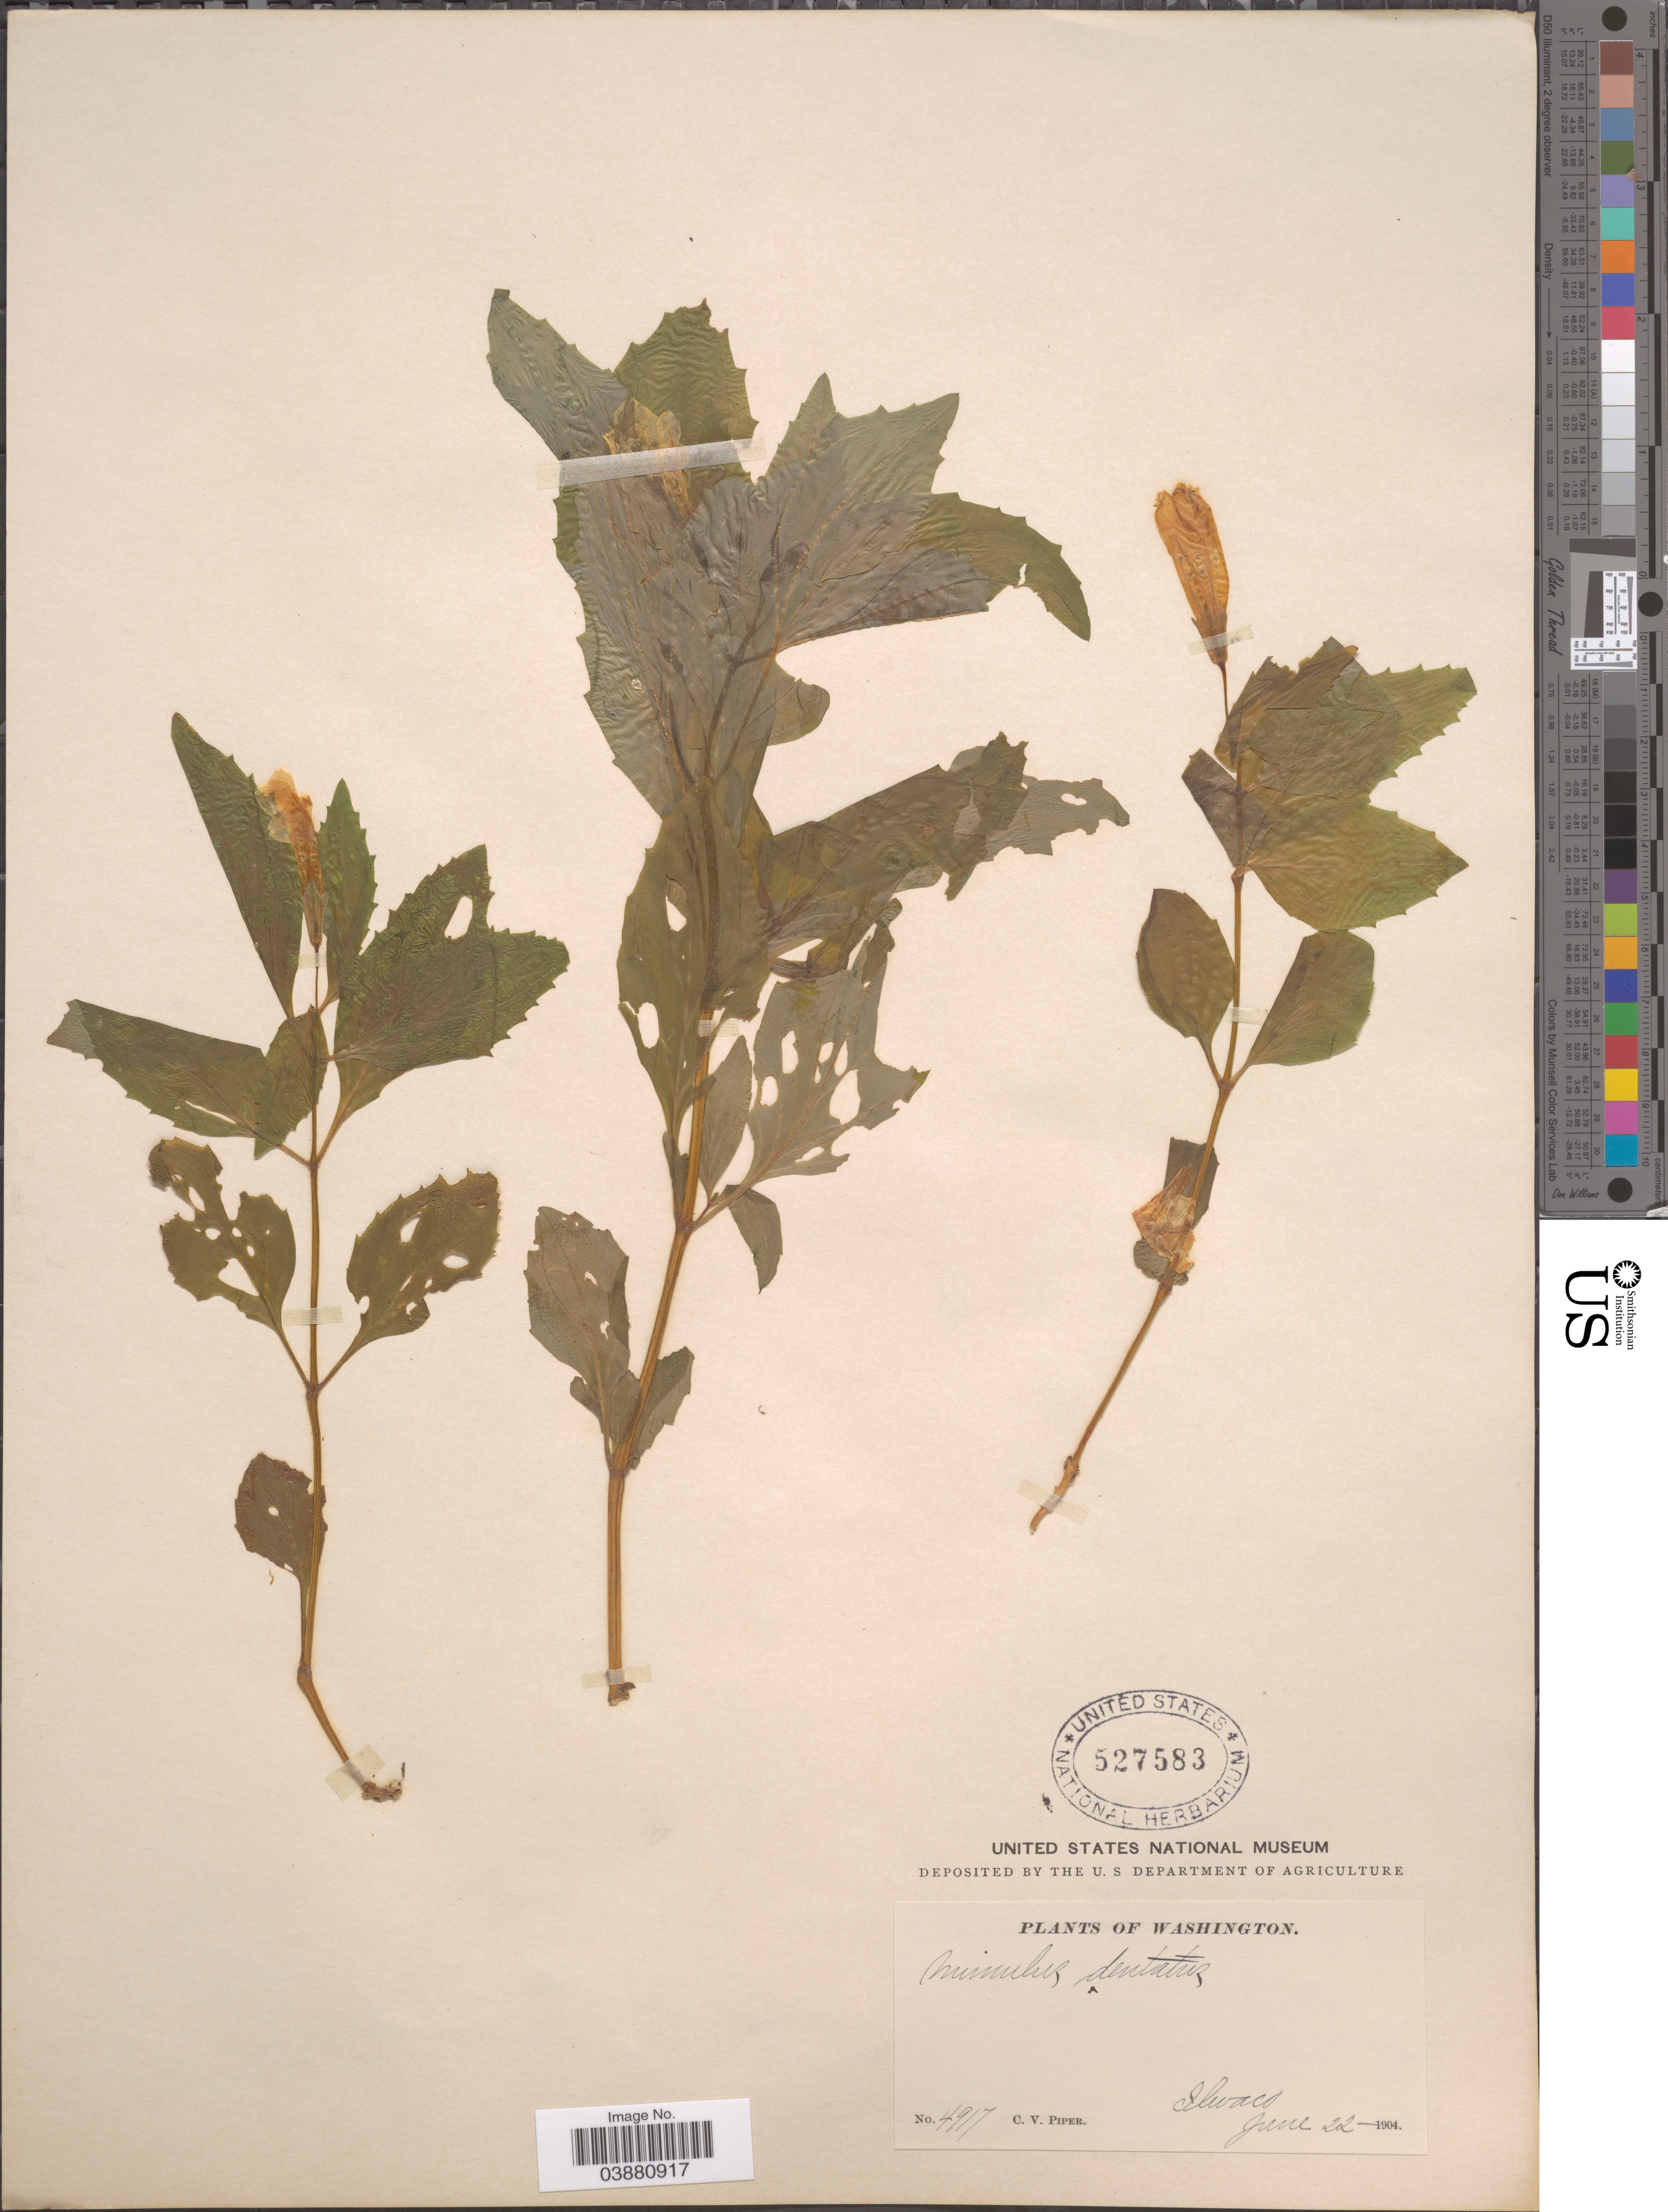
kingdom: Plantae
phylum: Tracheophyta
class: Magnoliopsida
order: Lamiales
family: Phrymaceae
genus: Mimulus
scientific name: Mimulus dentatus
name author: Nutt. ex Benth.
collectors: C. V. Piper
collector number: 4917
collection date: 1904-06-22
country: United States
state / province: Washington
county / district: Pacific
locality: Ilwaco.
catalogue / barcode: US 527583